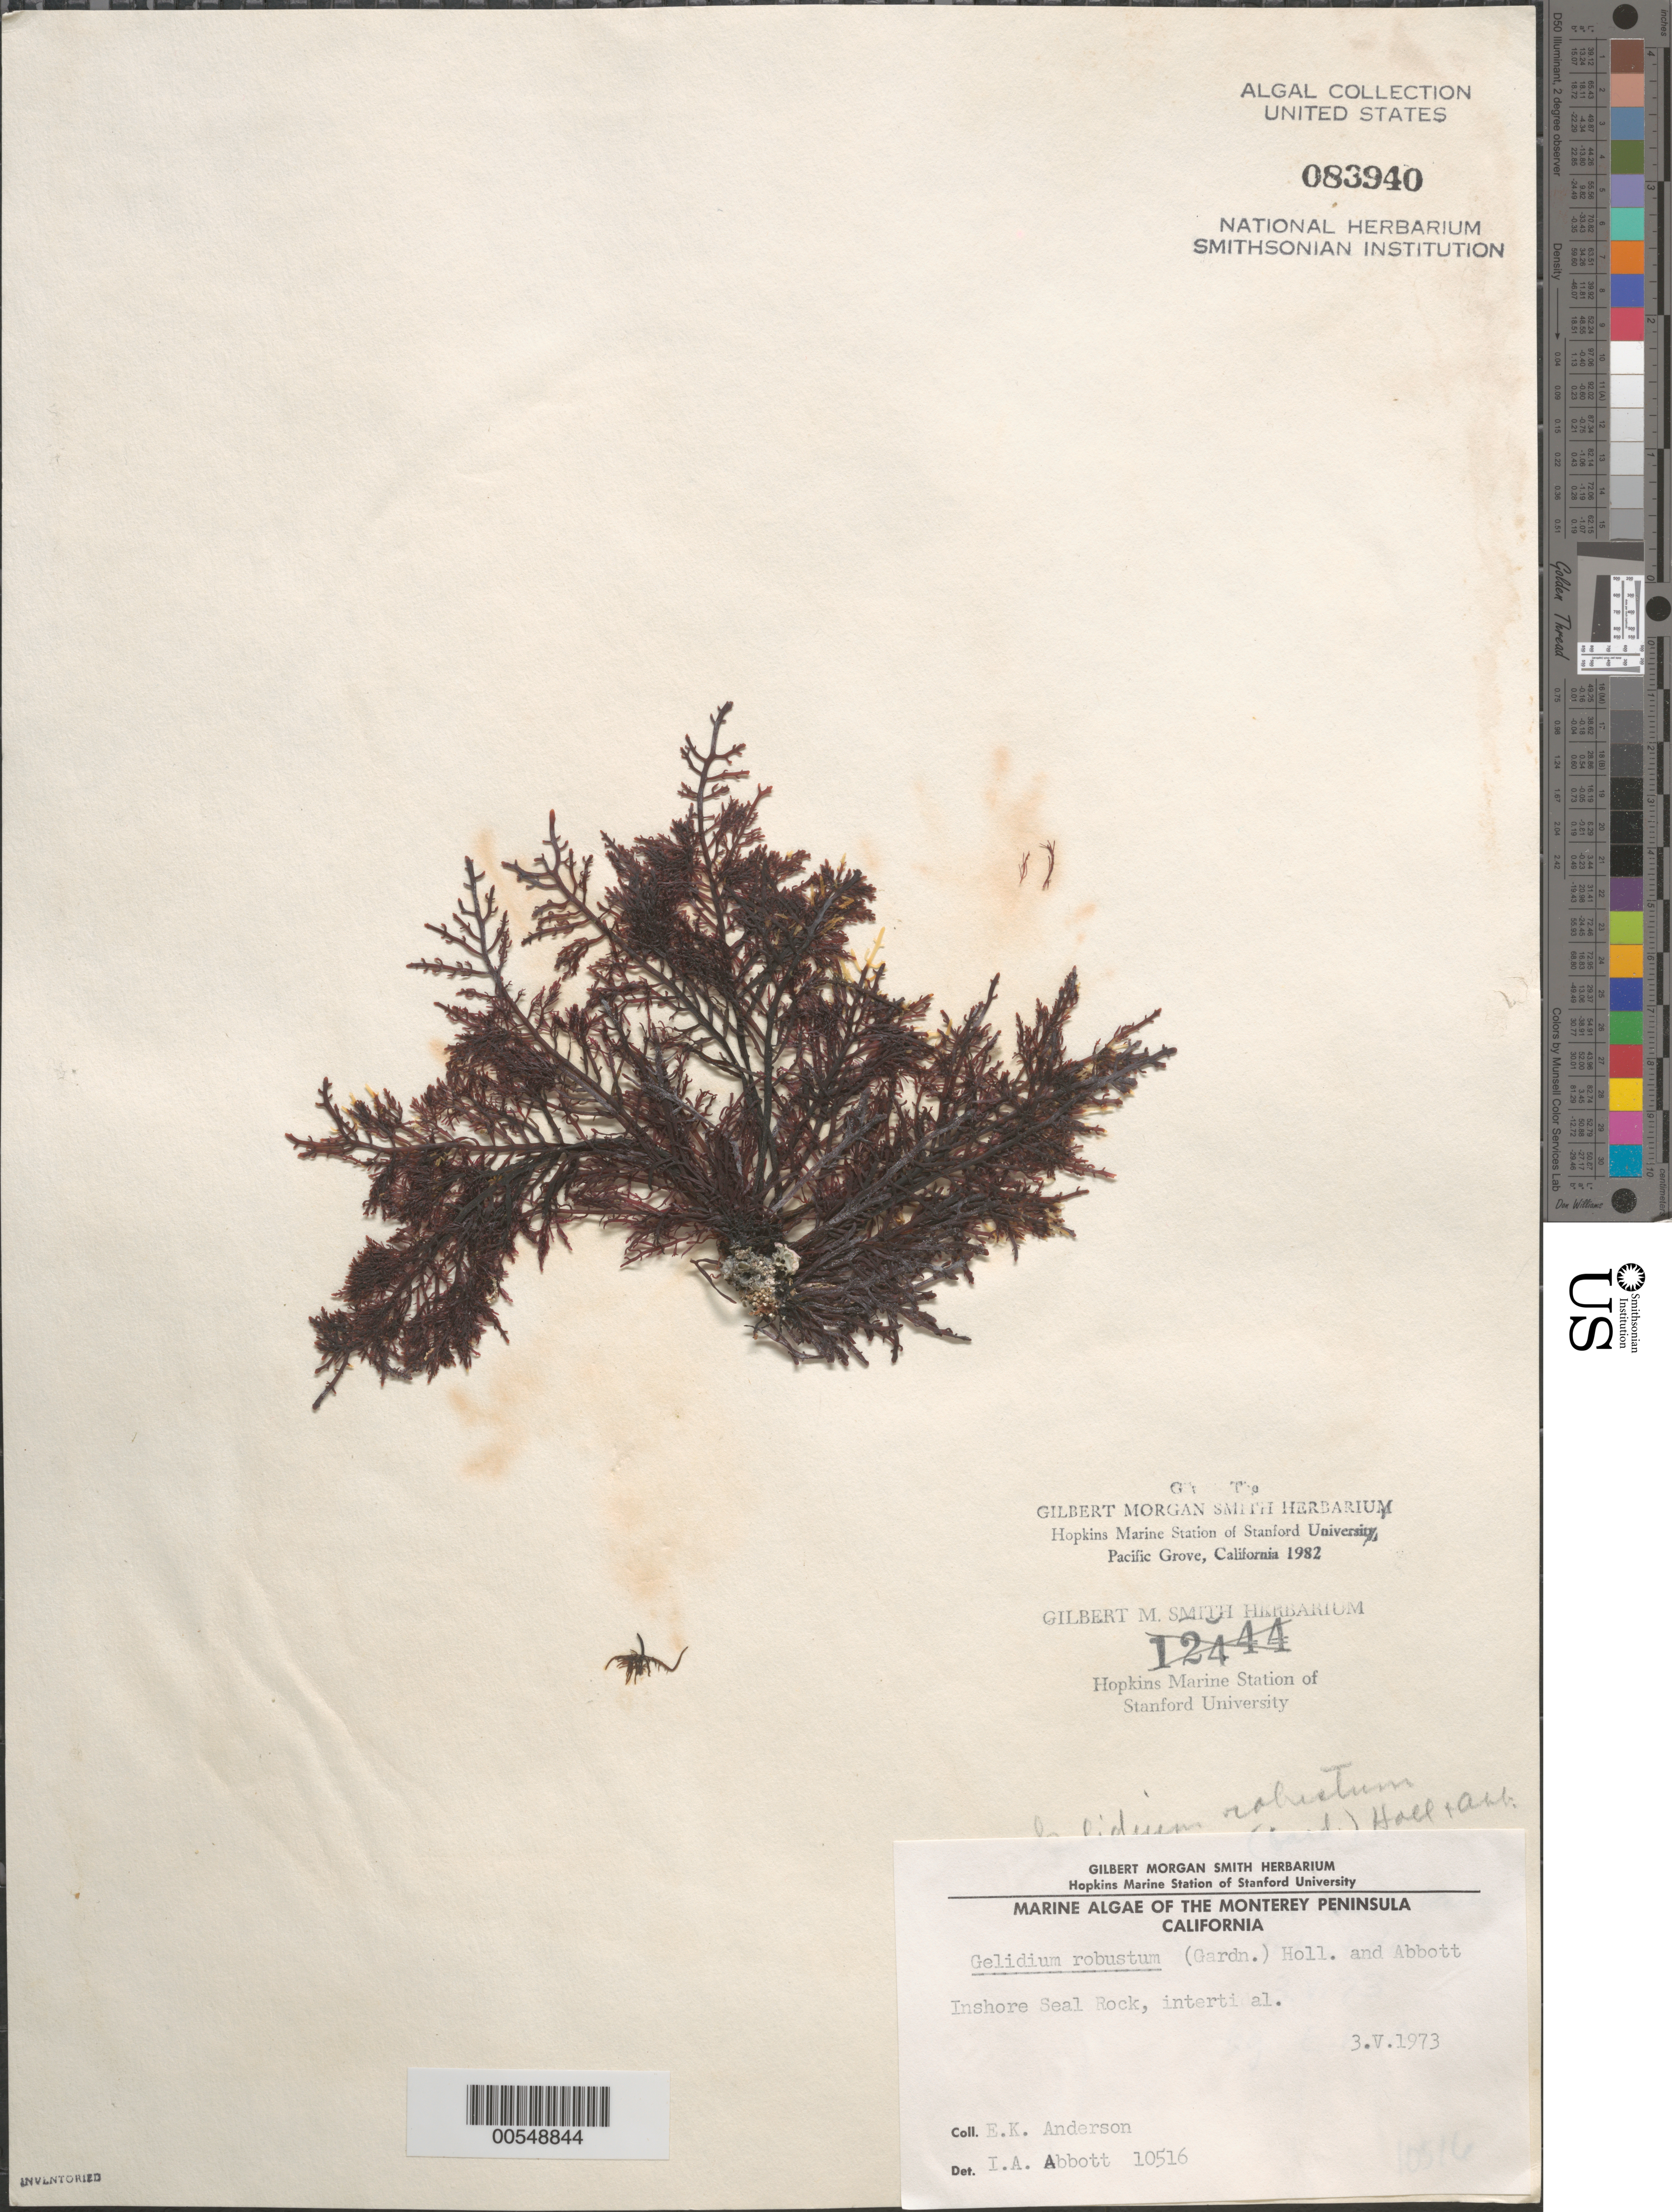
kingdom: Plantae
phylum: Rhodophyta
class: Florideophyceae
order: Gelidiales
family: Gelidiaceae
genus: Gelidium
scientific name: Gelidium robustum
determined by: Abbott, Isabella A.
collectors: E. K. Anderson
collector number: IAA 10516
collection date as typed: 03 May 1973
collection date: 1973-05-03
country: United States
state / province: California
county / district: Monterey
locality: Seal Rock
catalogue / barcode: US 83940